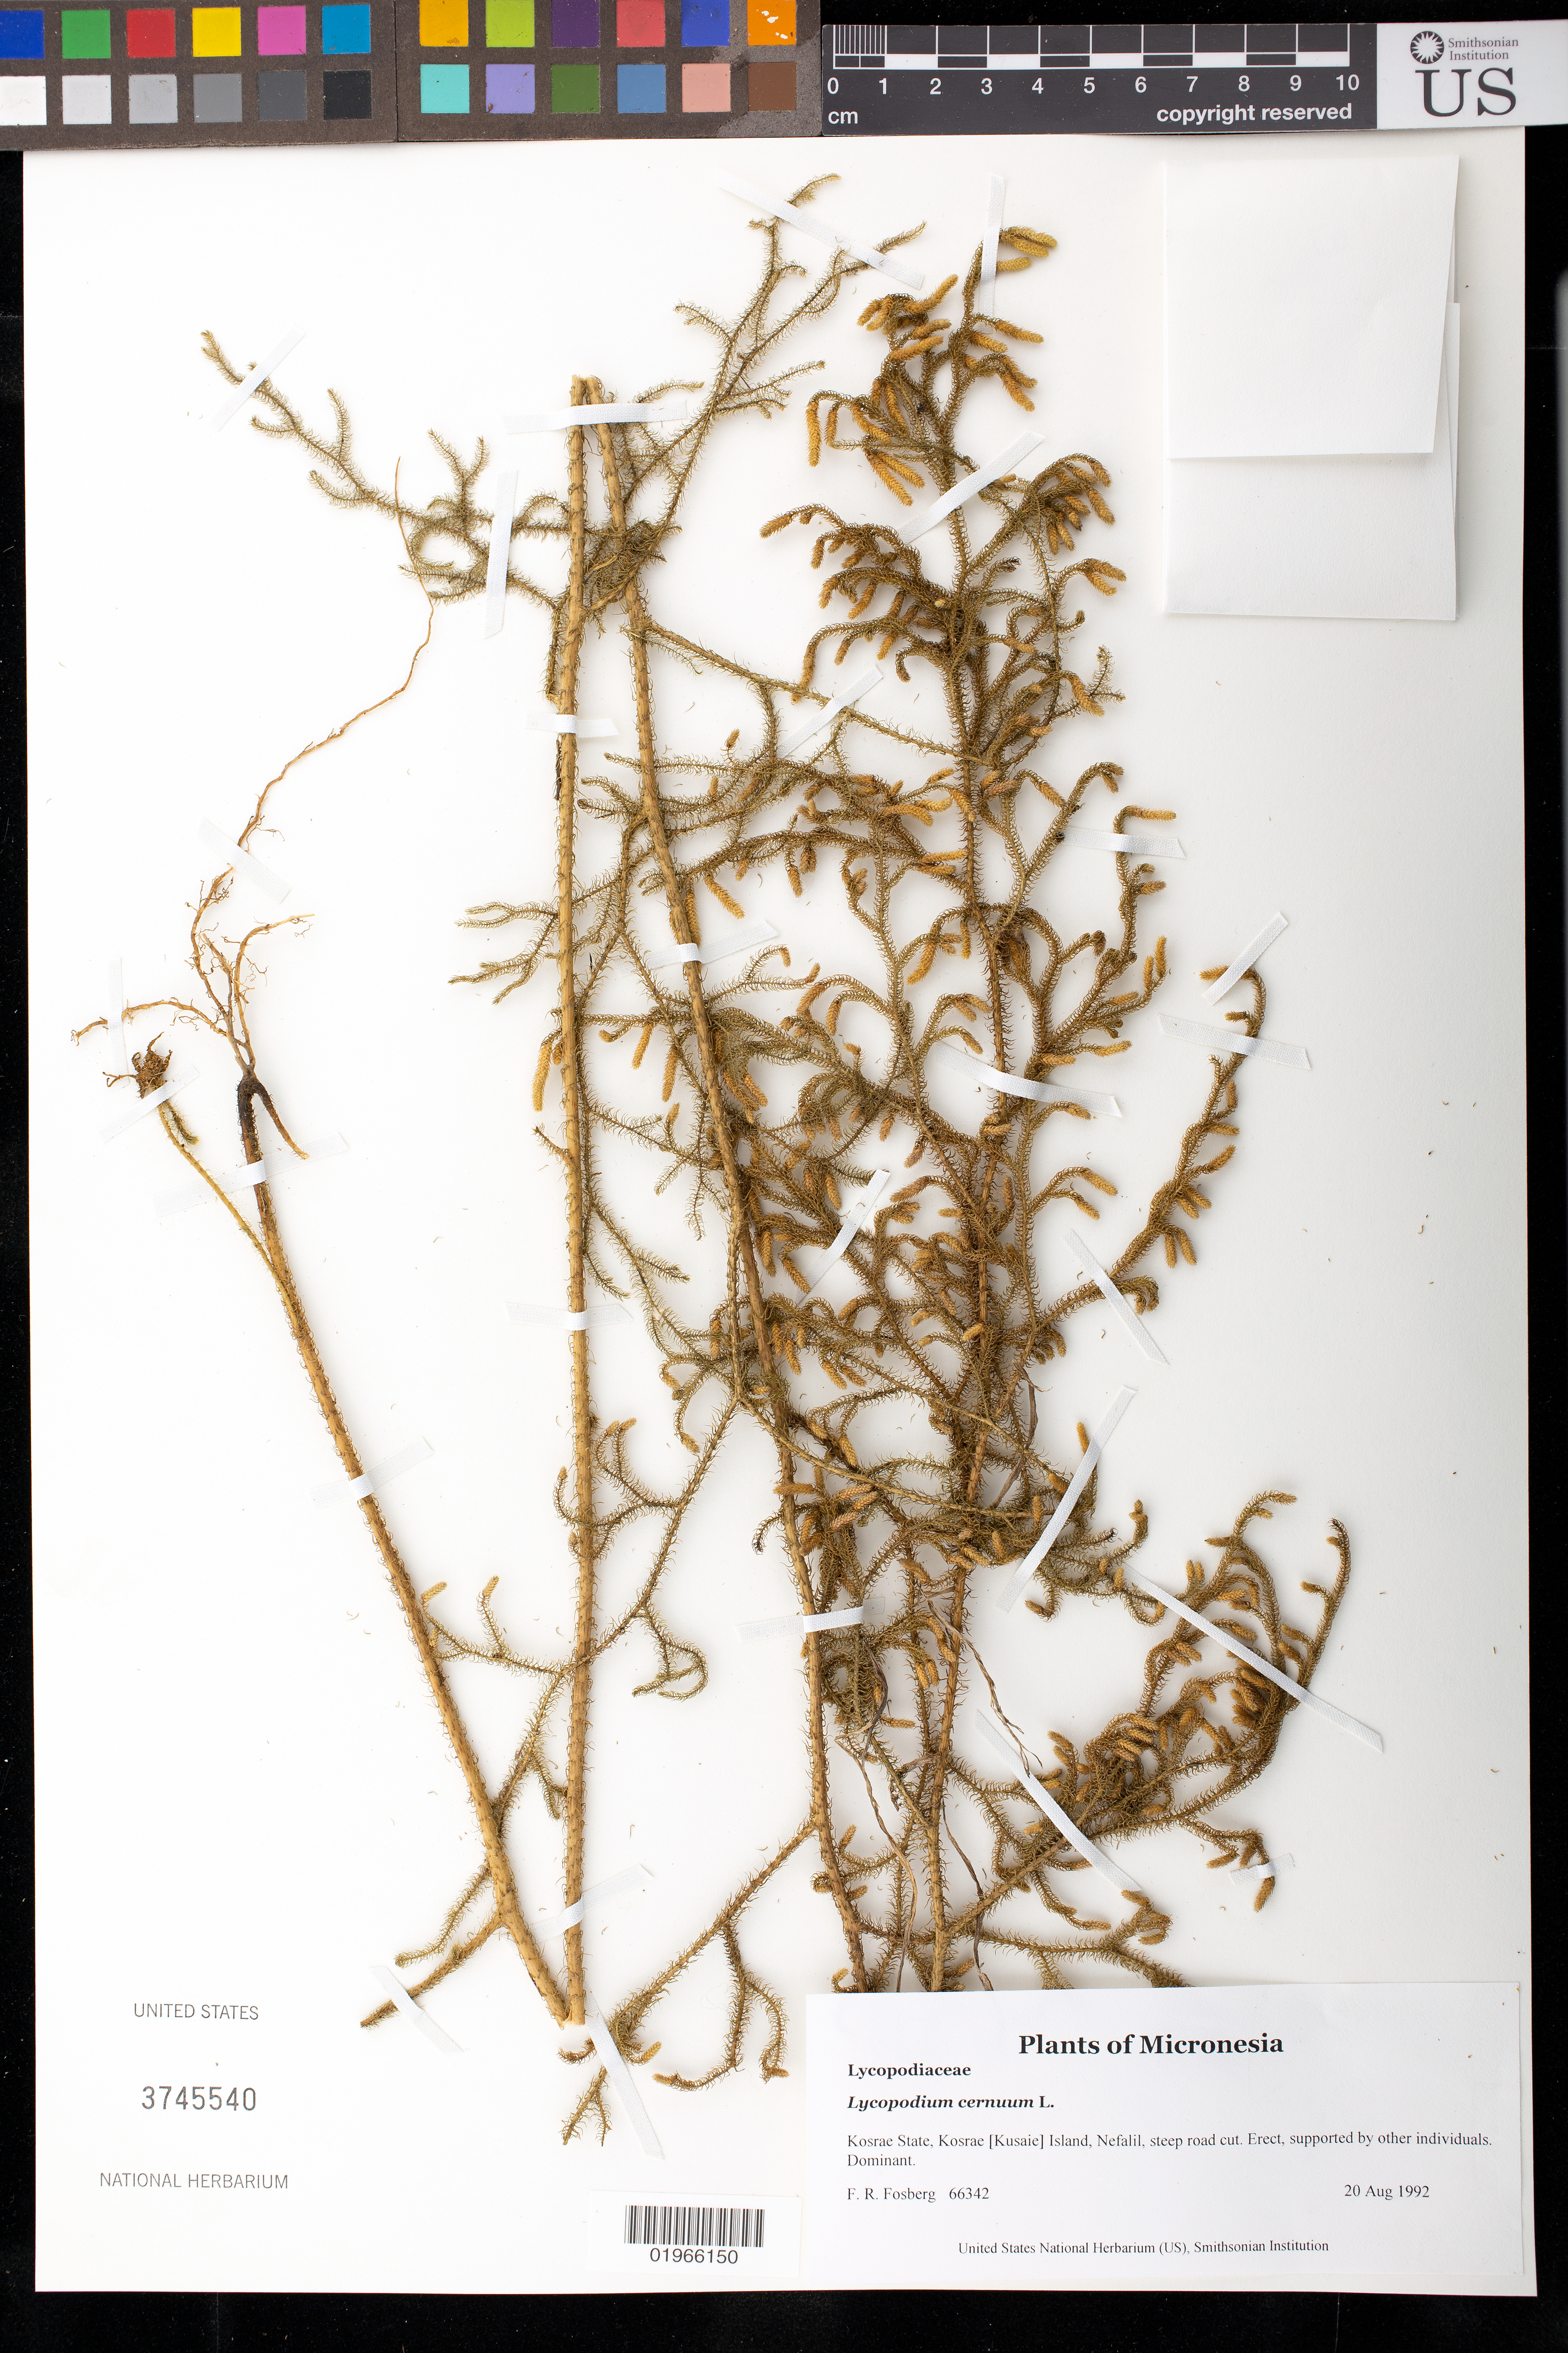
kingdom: Plantae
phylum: Tracheophyta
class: Lycopodiopsida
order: Lycopodiales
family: Lycopodiaceae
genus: Palhinhaea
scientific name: Palhinhaea cernua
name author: (L.) Vasc. & Franco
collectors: F. R. Fosberg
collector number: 66342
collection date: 1992-08-20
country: Micronesia, Federated States of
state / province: Kosrae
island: Kosrae [Kusaie]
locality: Nefalil, steep road cut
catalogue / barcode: US 3745540